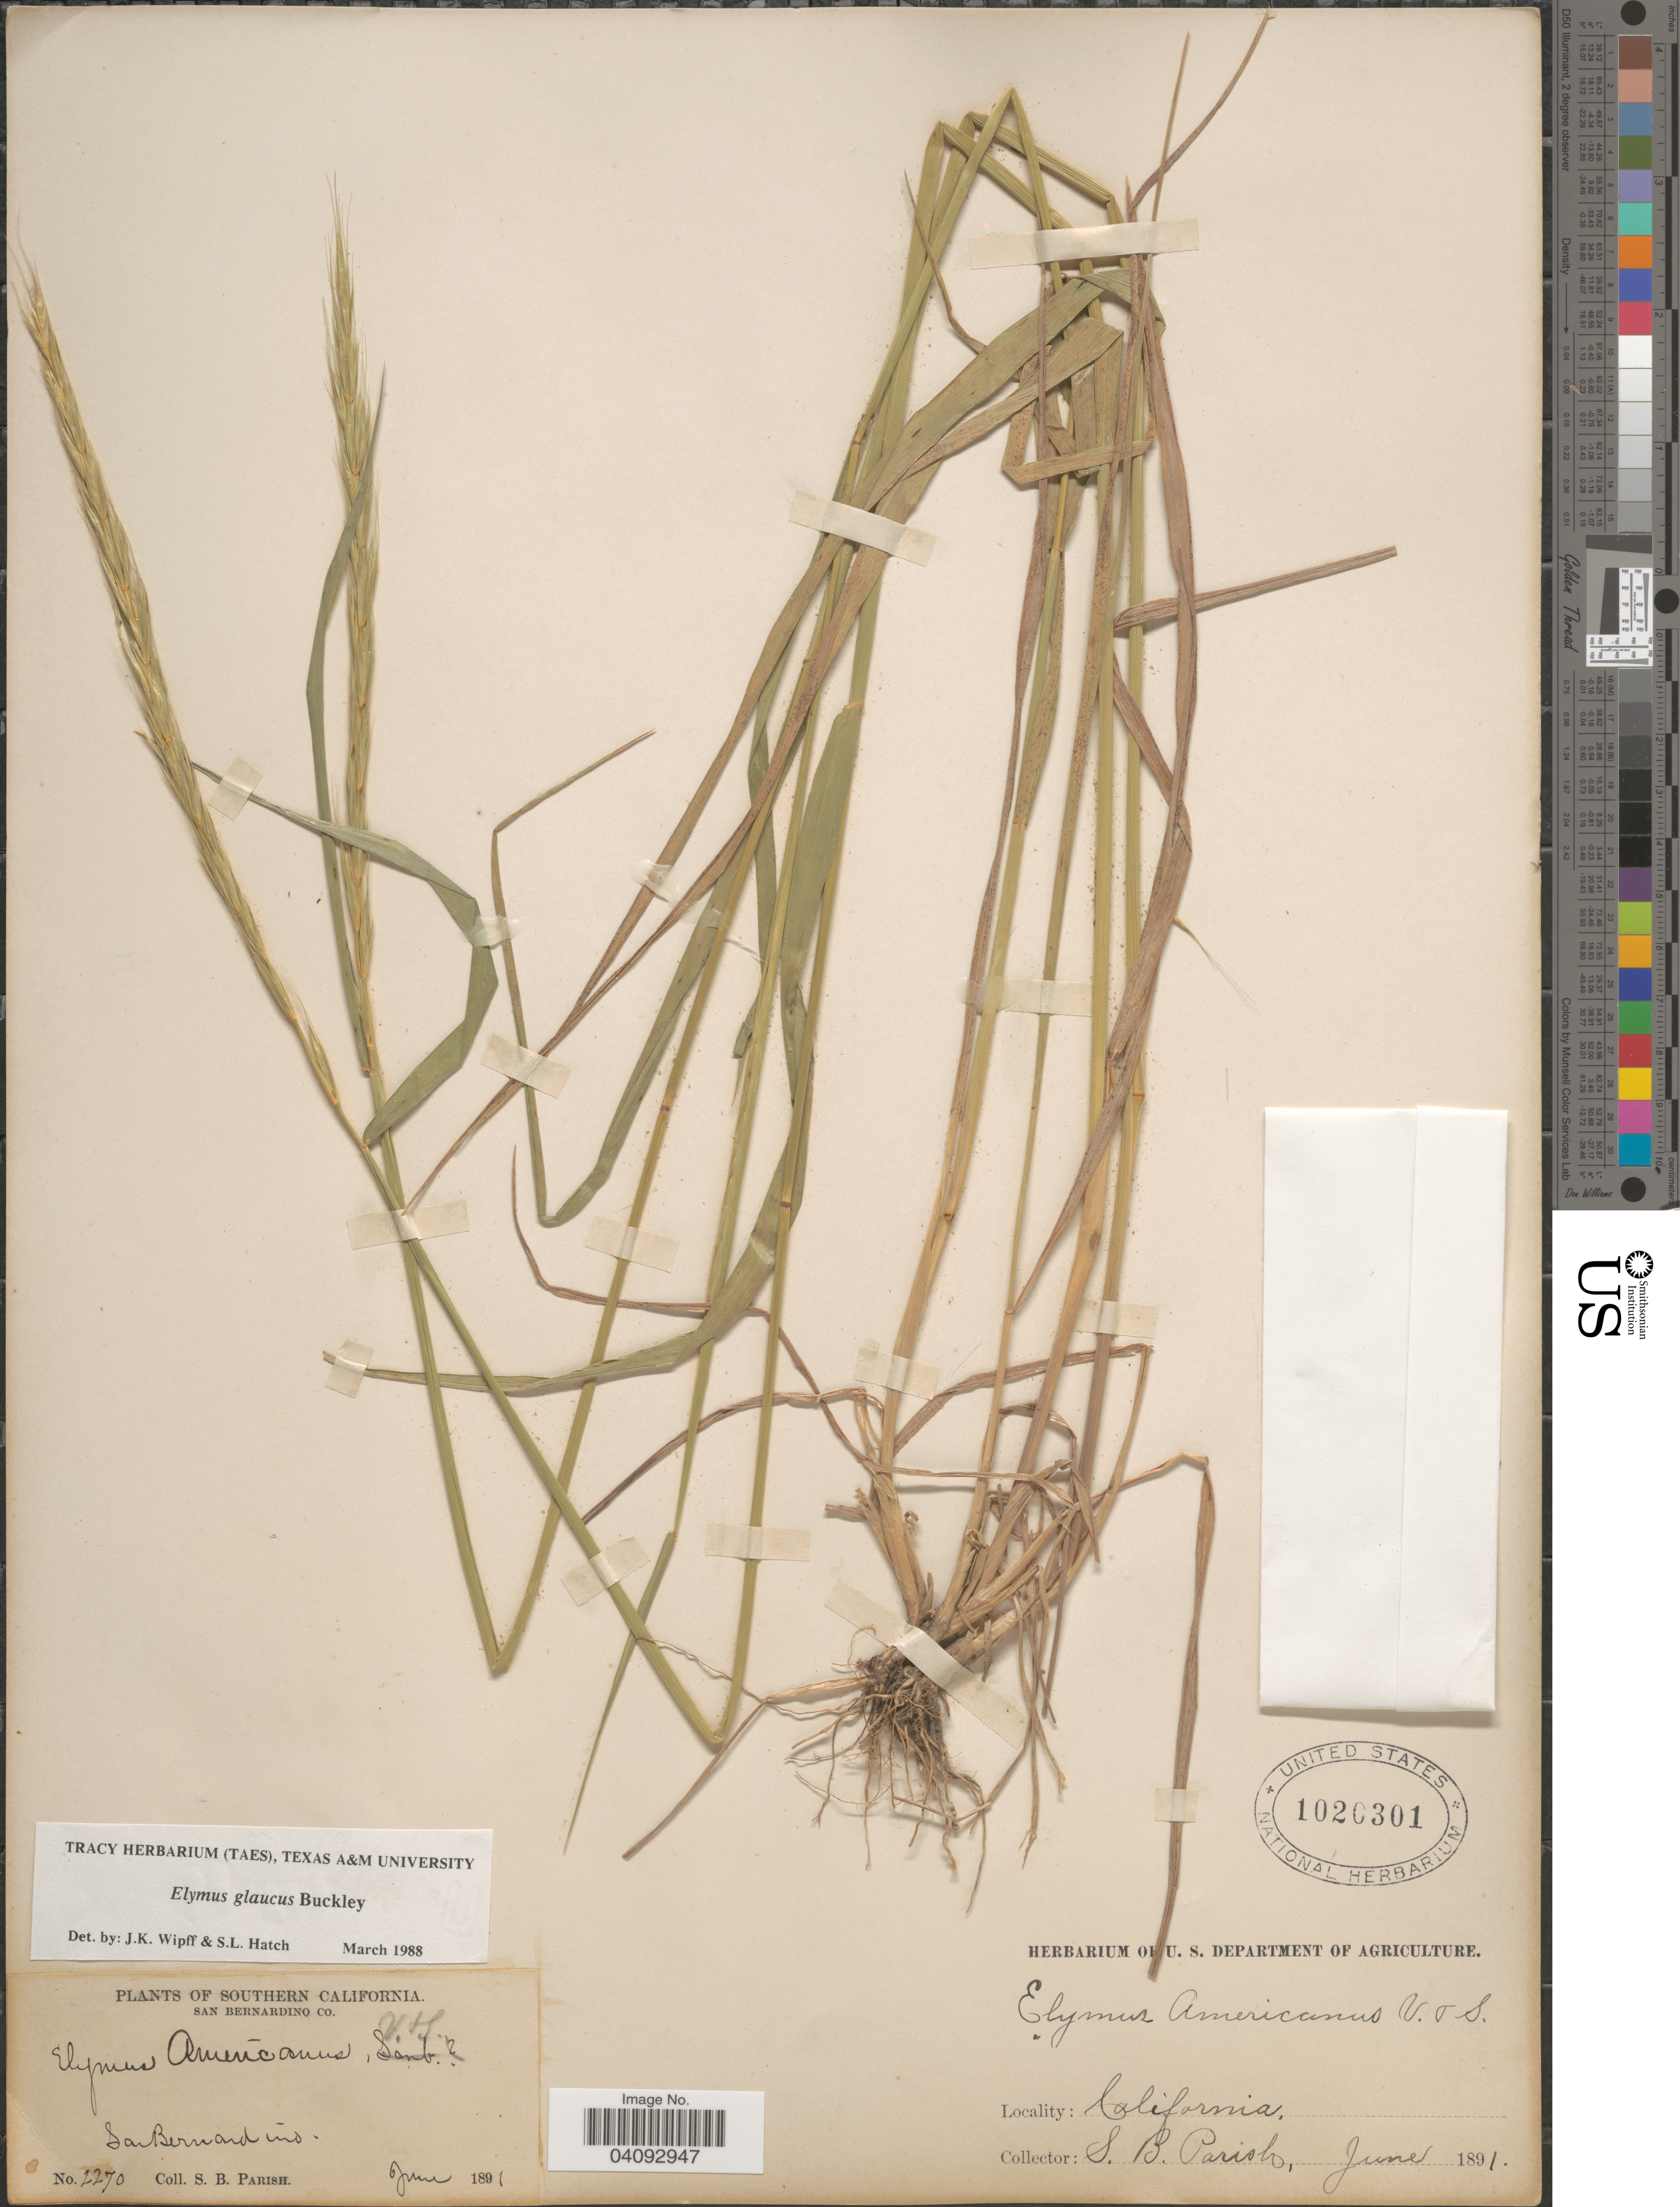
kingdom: Plantae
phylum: Tracheophyta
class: Liliopsida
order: Poales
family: Poaceae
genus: Elymus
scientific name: Elymus glaucus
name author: Buckley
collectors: S. B. Parish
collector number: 2270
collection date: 1891-06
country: United States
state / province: California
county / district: San Bernardino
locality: Southern California. San Bernardino Co. San Bernardino.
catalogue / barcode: US 1020301